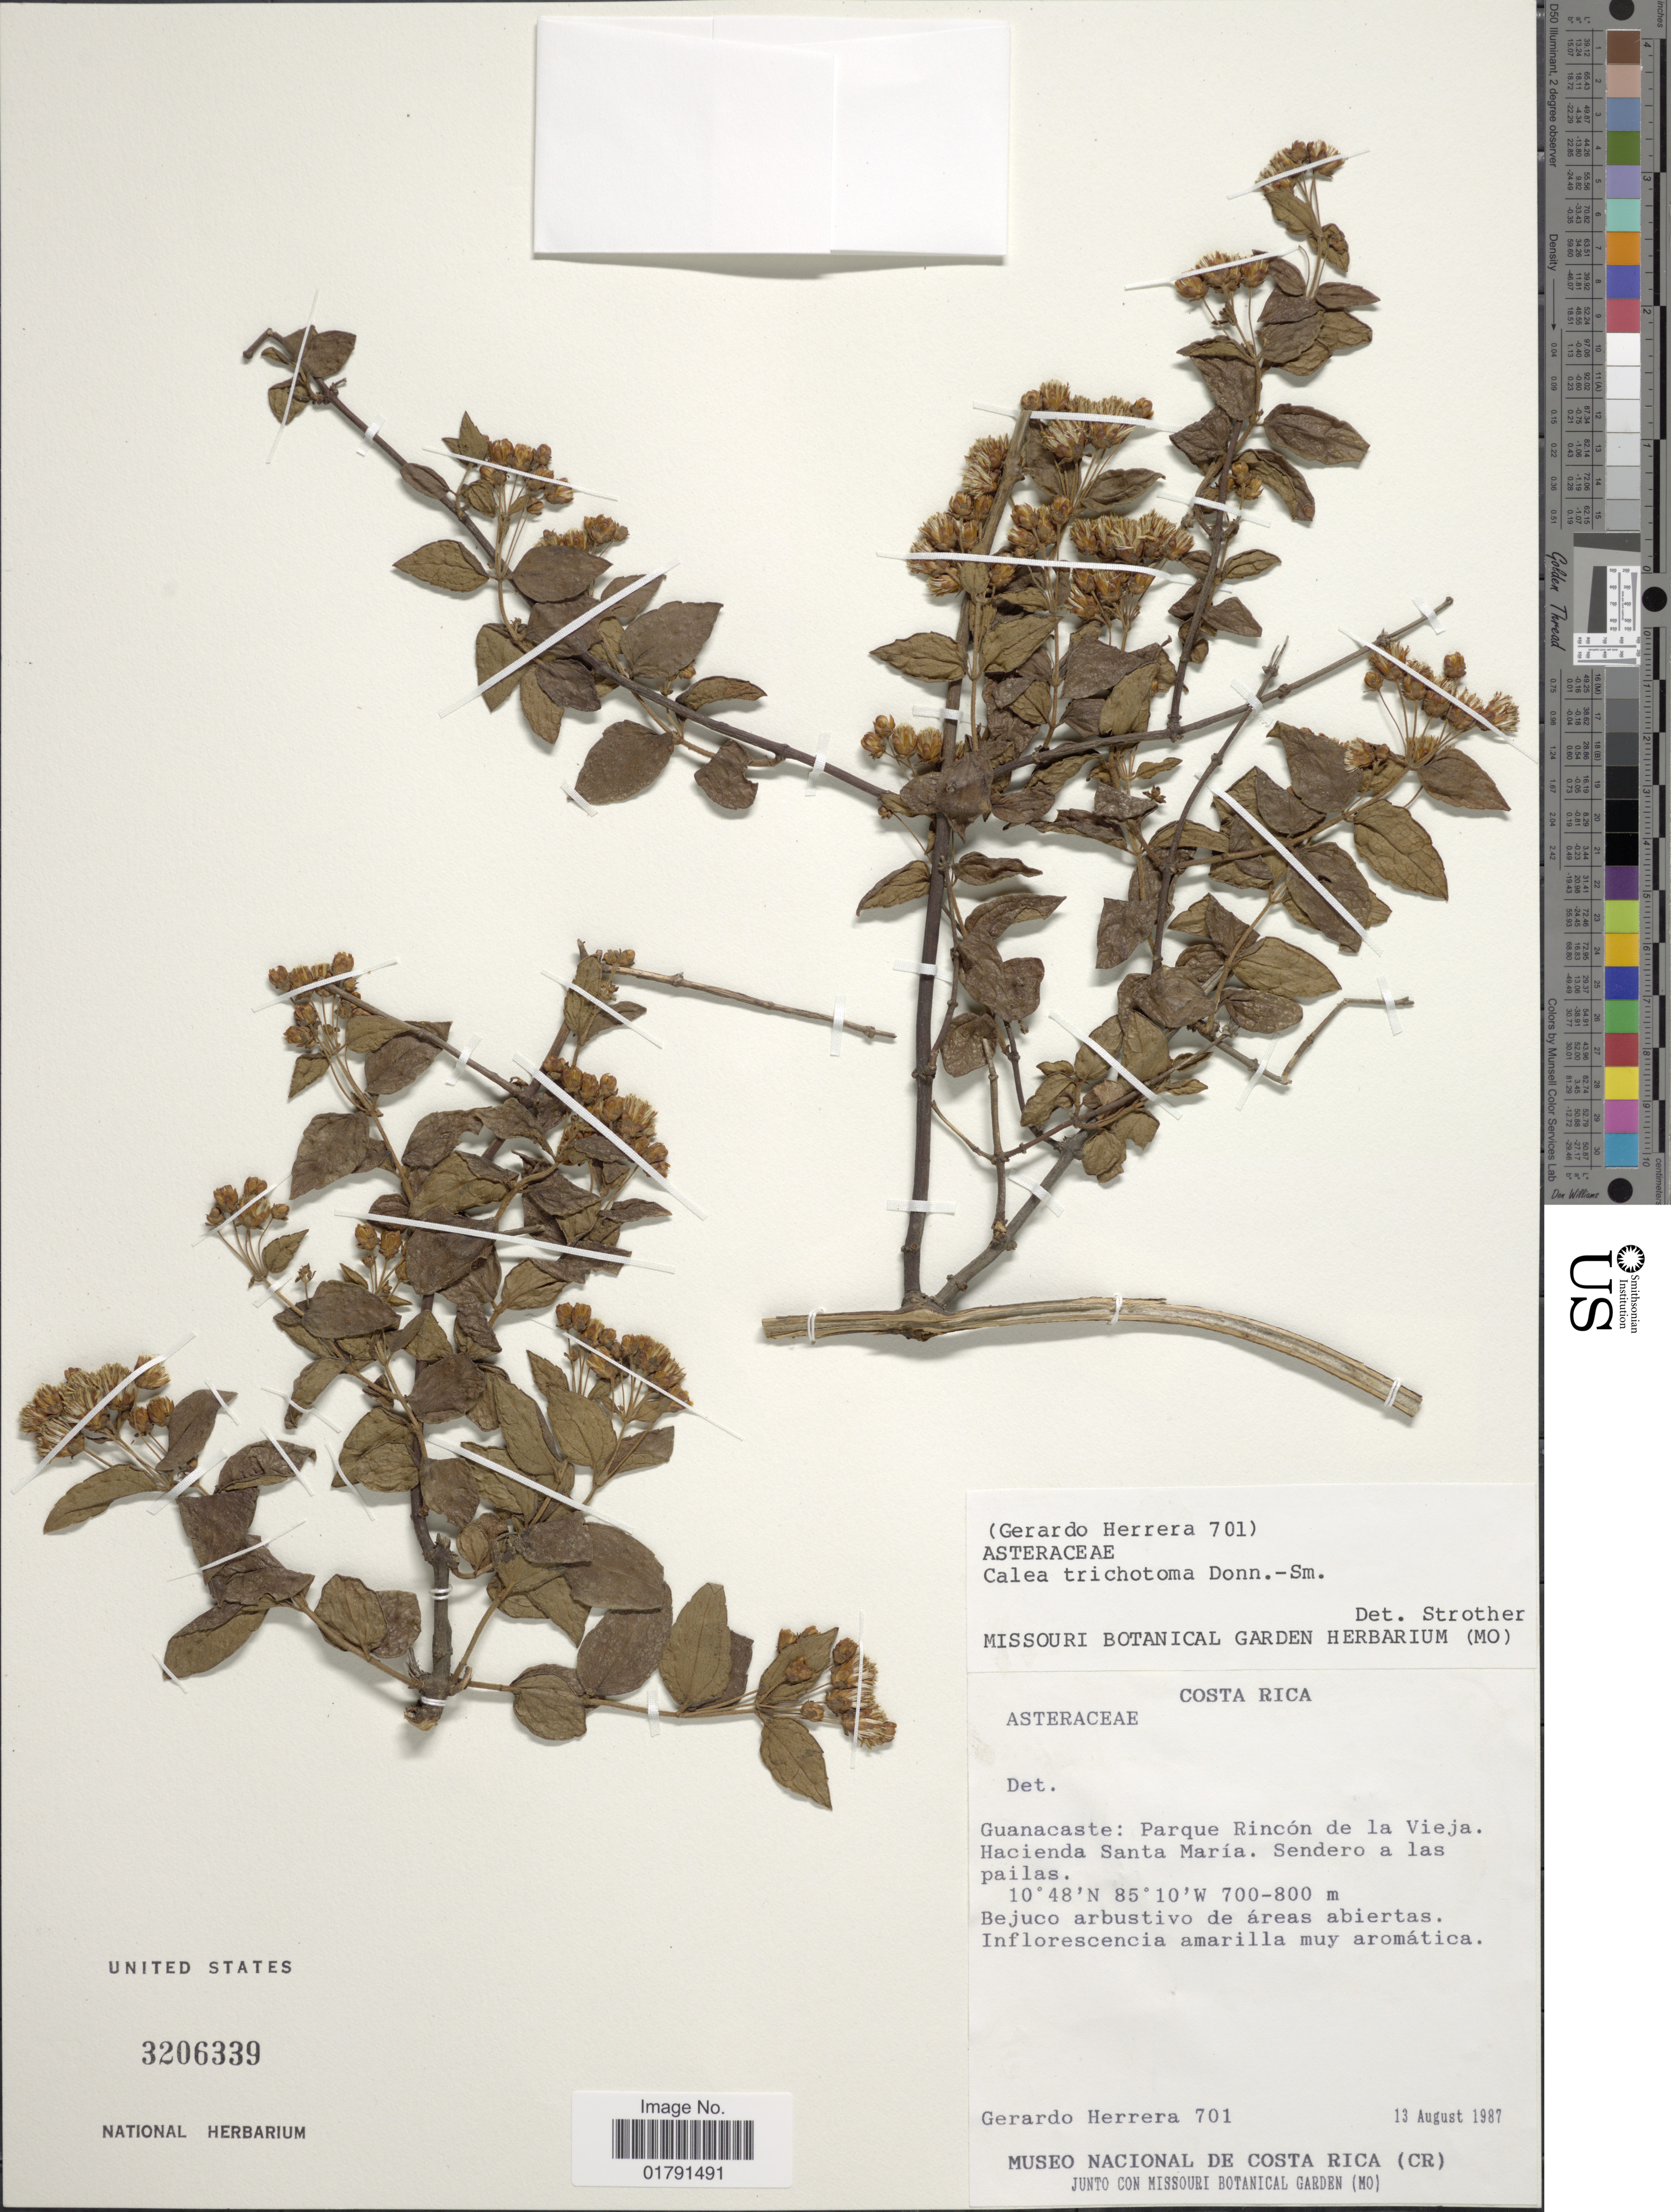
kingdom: Plantae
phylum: Tracheophyta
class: Magnoliopsida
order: Asterales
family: Asteraceae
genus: Calea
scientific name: Calea trichotoma var. peckii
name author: Wussow &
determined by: Bueno, Vinicius Resende, (ICN), Universidade Federal do Rio Grande do Sul (BRAZIL)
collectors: G. Herrera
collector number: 701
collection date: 1987-08-13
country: Costa Rica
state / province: Guanacaste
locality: Parque Rincon de la Vieja, Hacienda Santa Maria, Sendero a las pailas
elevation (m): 700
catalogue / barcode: US 3206339